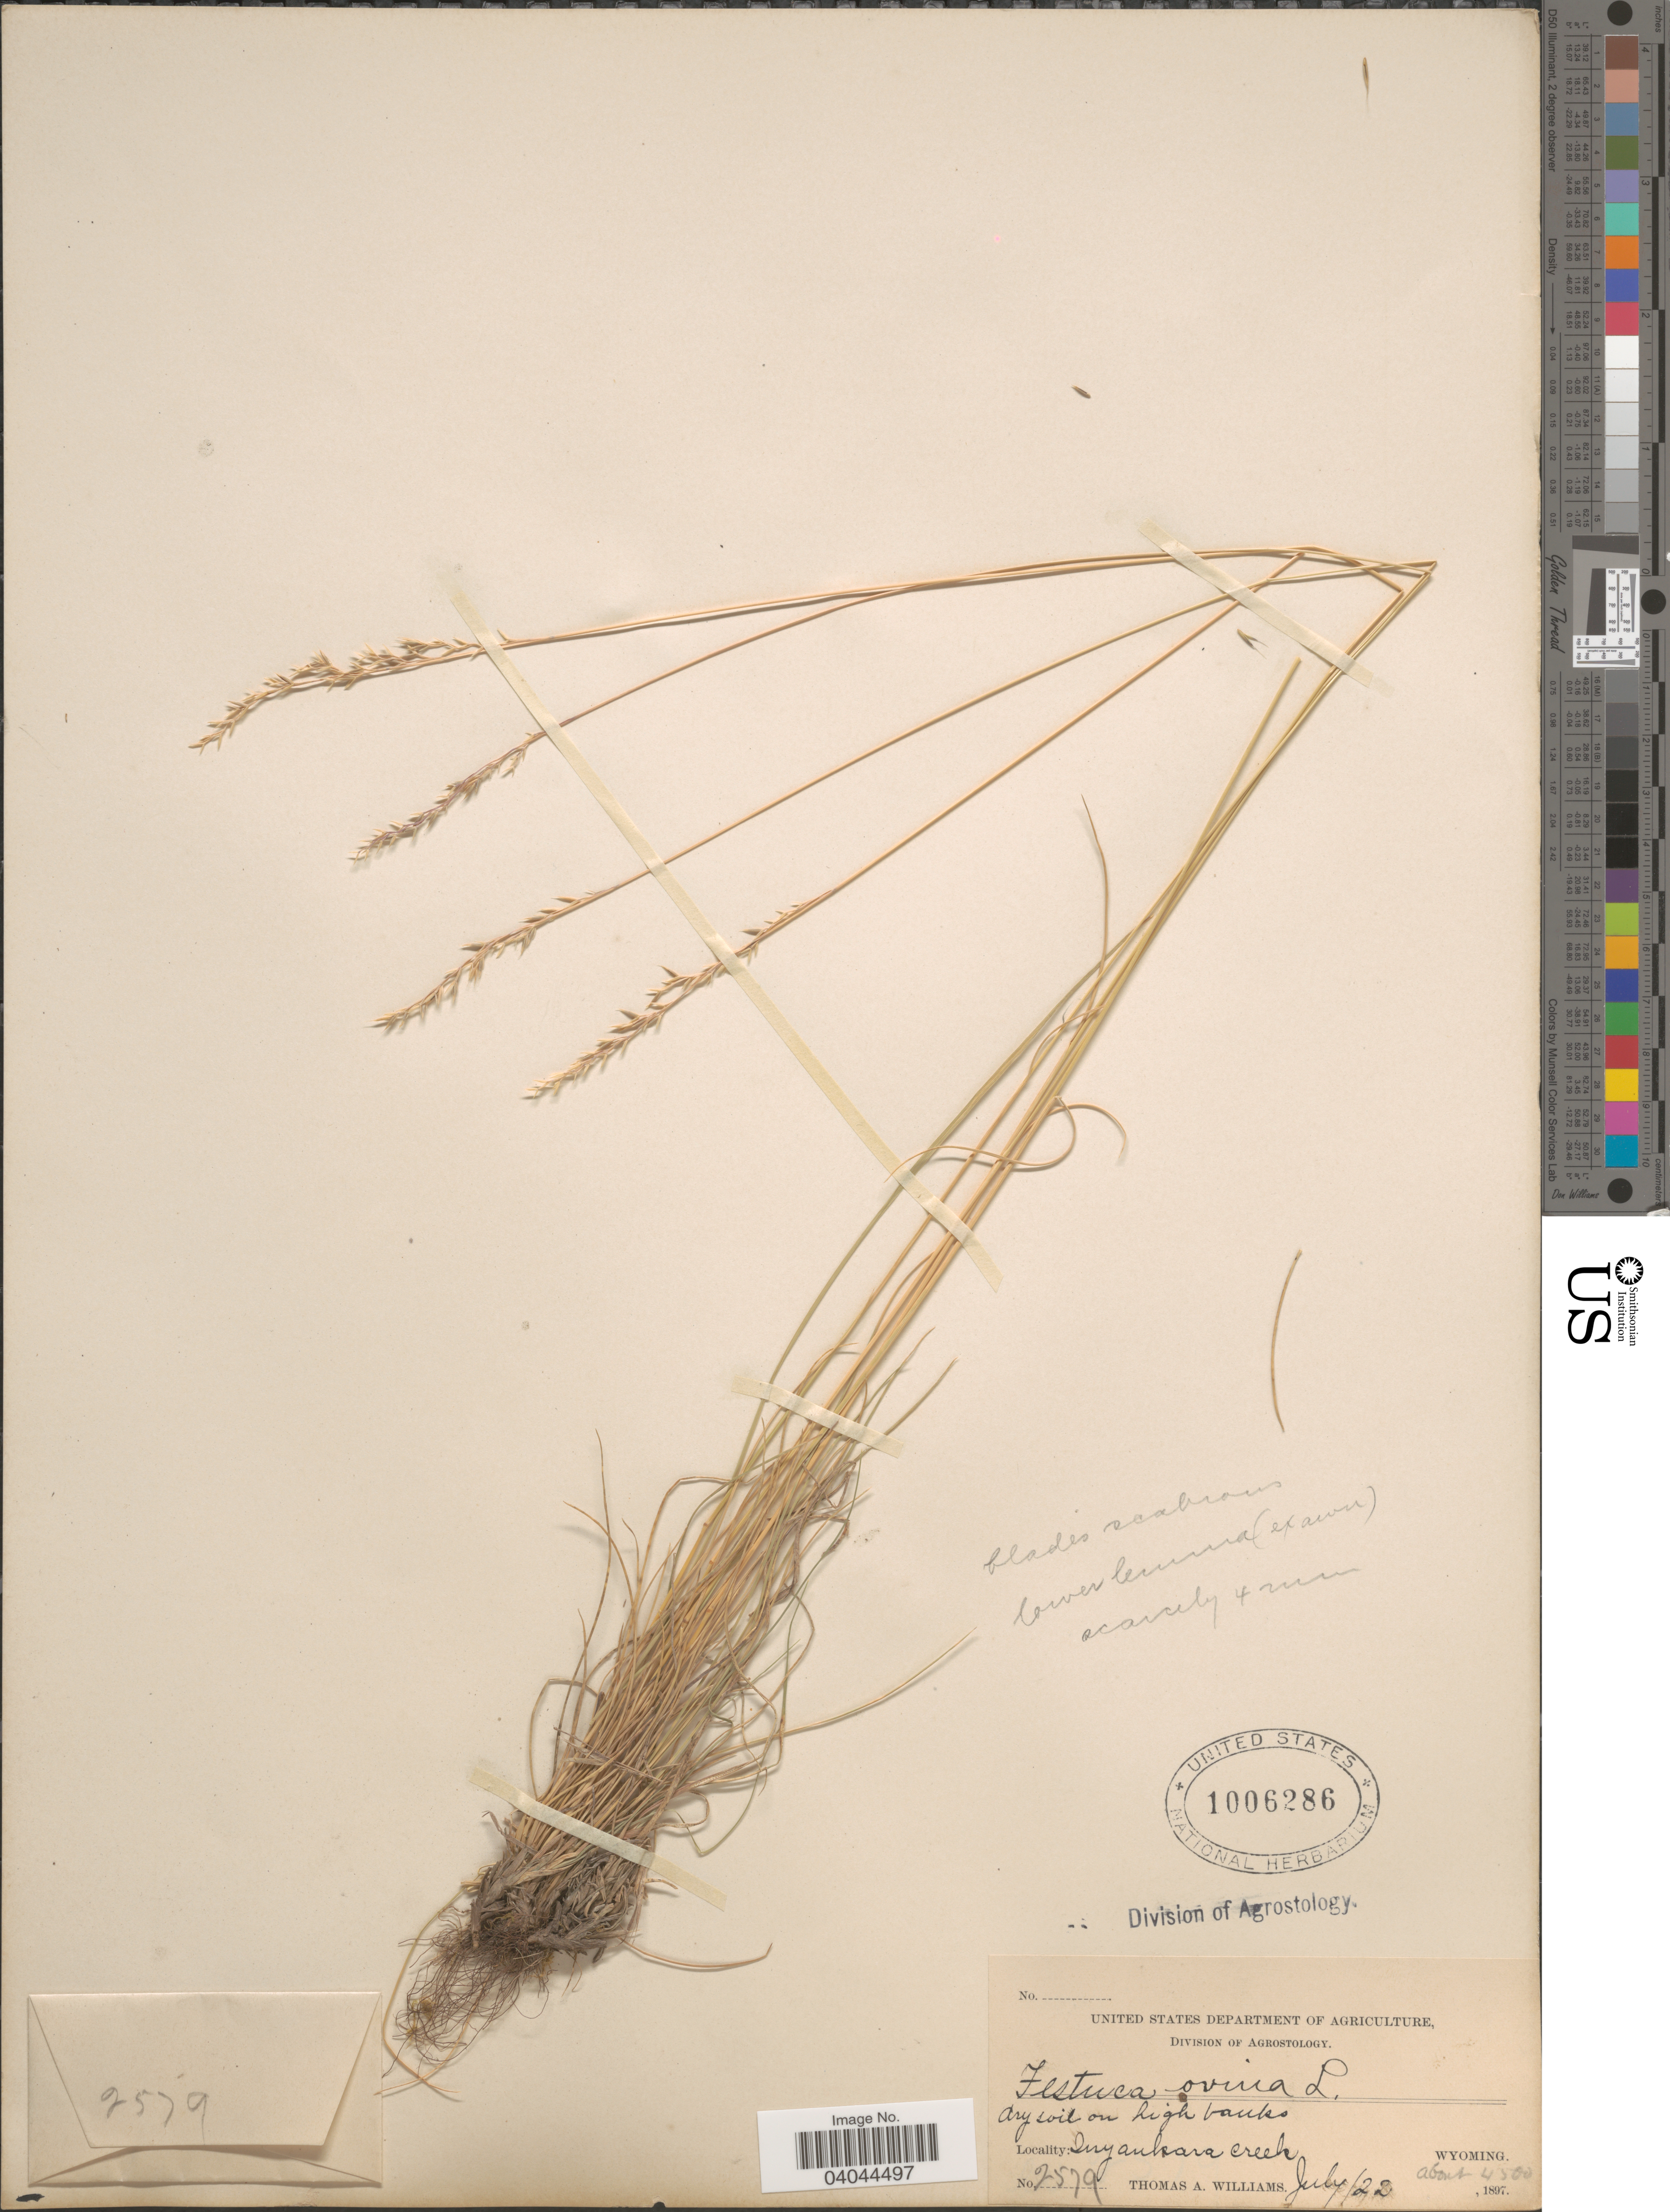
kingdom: Plantae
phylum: Tracheophyta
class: Liliopsida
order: Poales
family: Poaceae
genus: Festuca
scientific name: Festuca ovina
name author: L.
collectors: T. A. Williams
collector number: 2579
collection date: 1897-07-22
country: United States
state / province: Wyoming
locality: Inyankara Creek.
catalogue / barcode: US 1006286